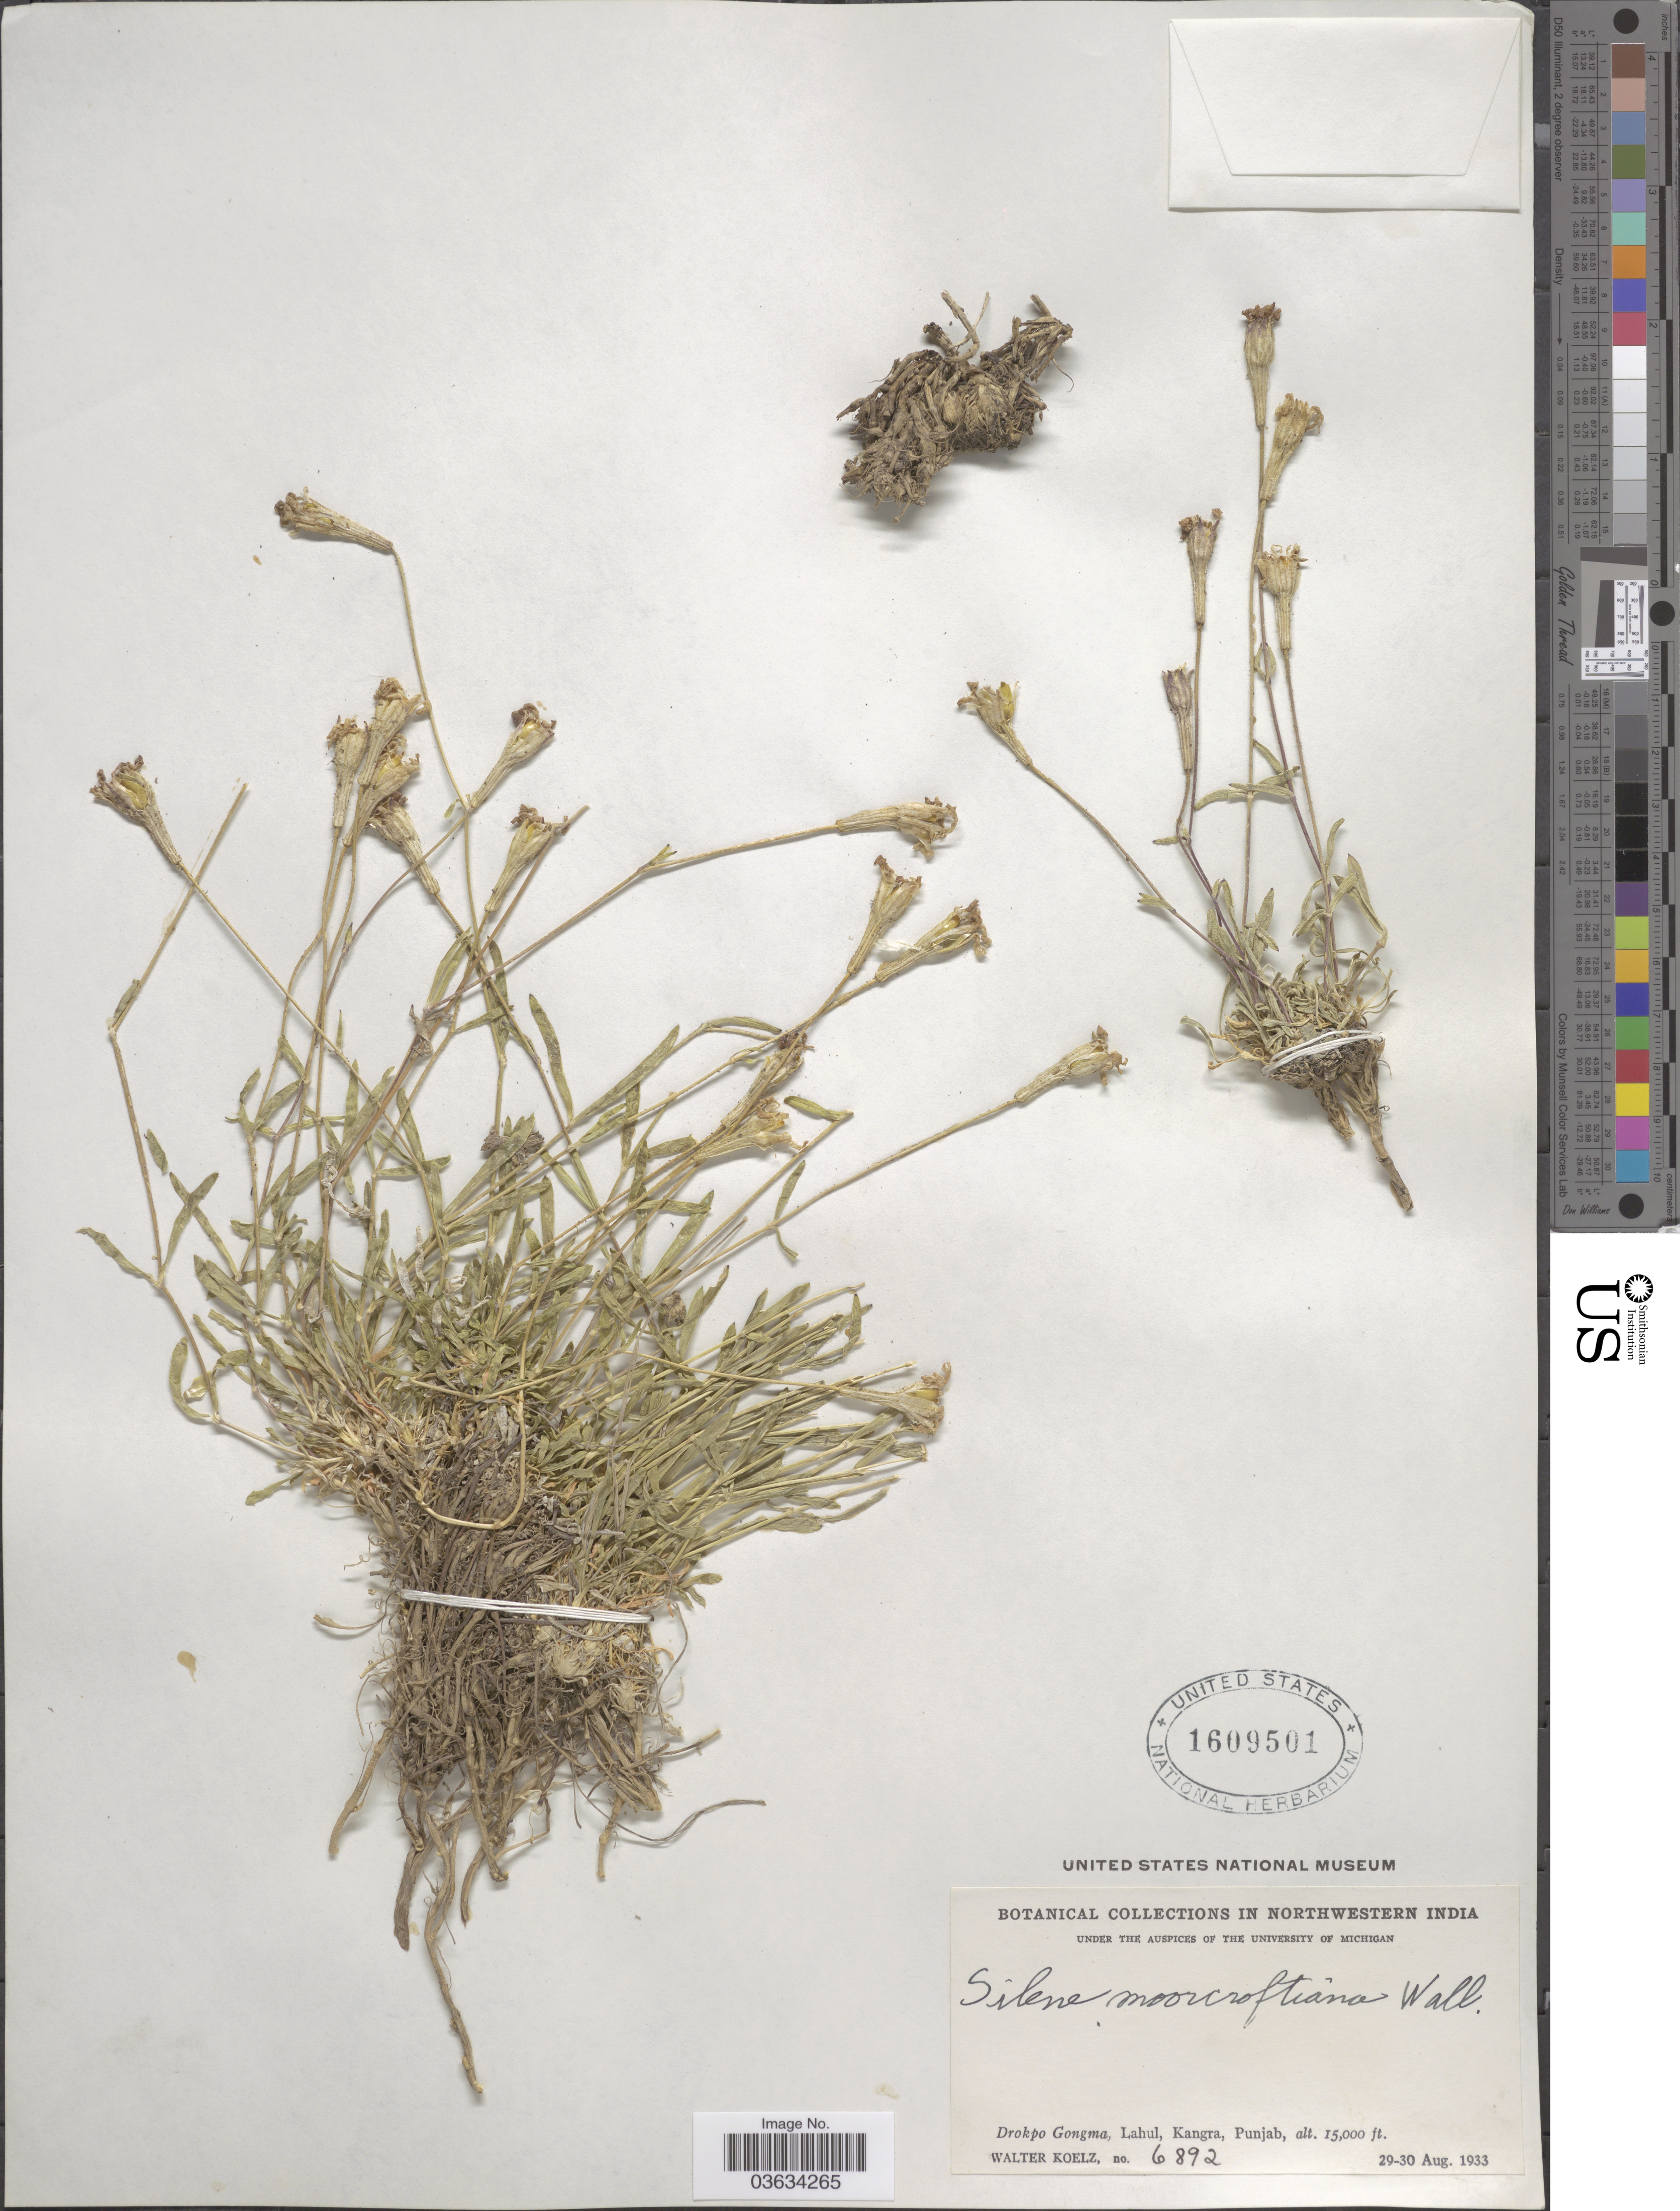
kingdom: Plantae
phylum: Tracheophyta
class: Magnoliopsida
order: Caryophyllales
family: Caryophyllaceae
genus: Silene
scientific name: Silene moorcroftiana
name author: Wall. ex Benth.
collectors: W. N. Koelz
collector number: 6892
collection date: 1933-08-29/1933-08-30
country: India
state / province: Punjab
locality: In Northwestern India. Drokpo Gongma, Lahul, Kangra, Punjab.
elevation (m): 4572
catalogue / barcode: US 1609501